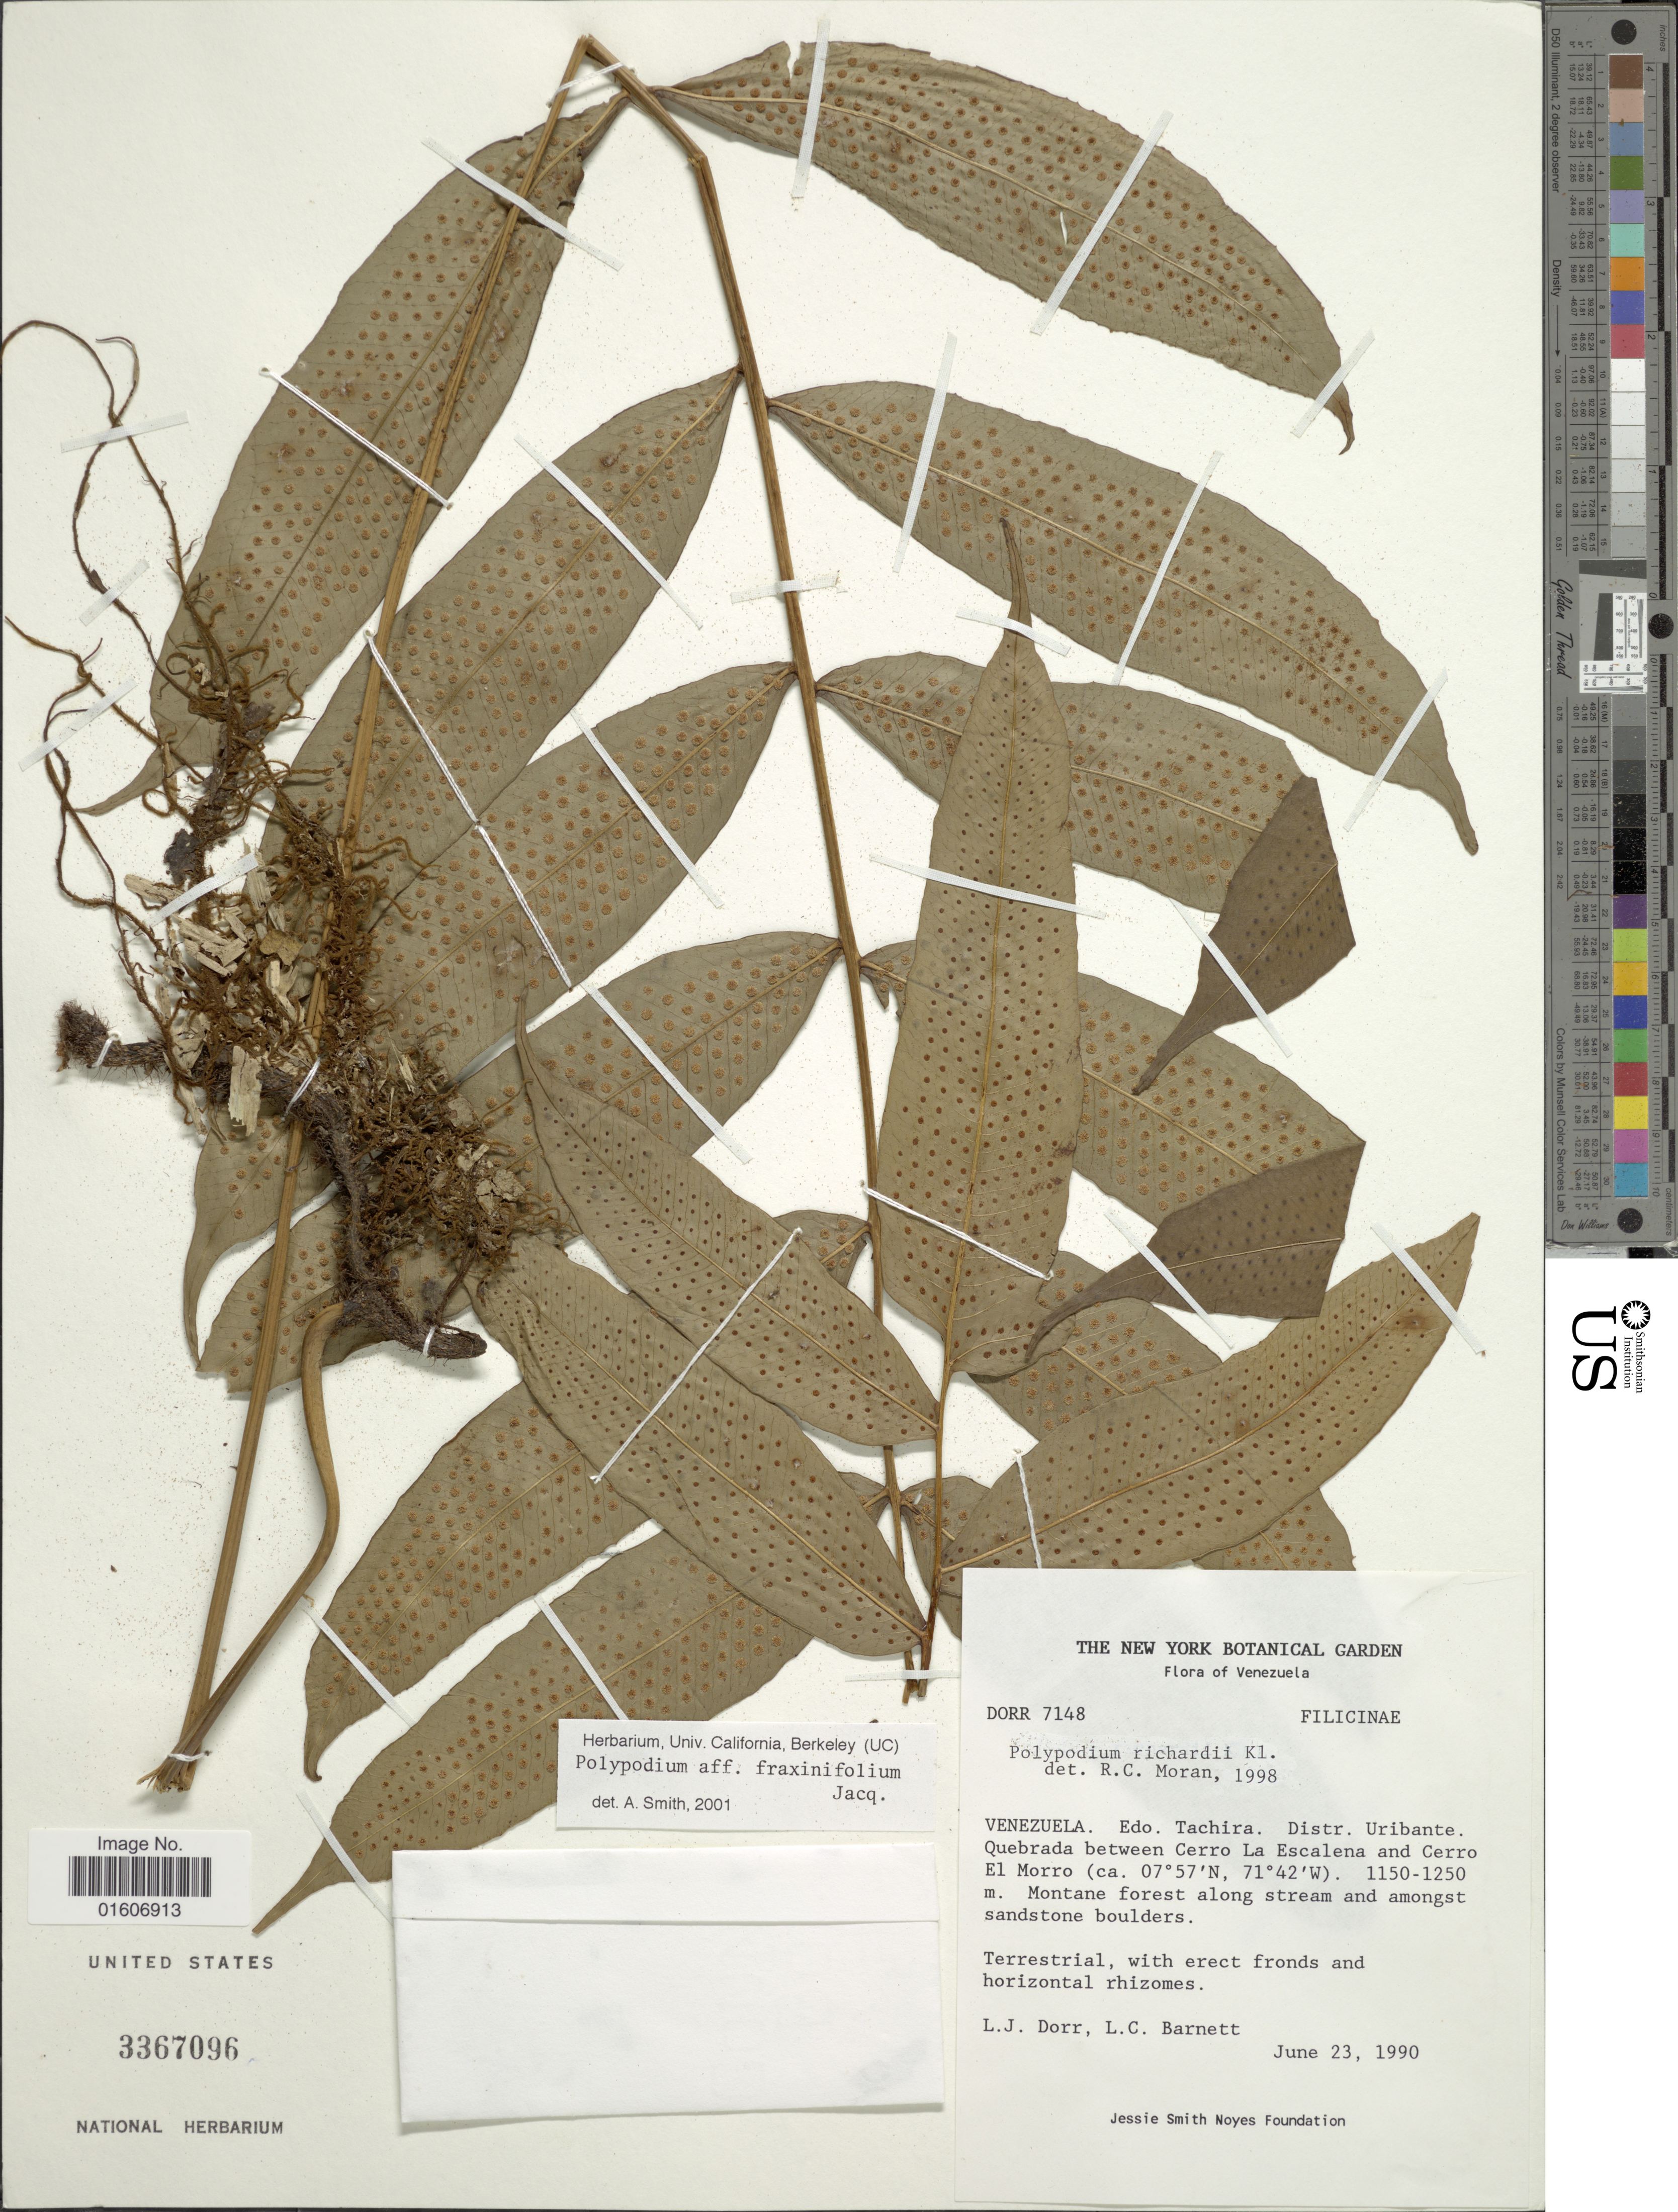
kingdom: Plantae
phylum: Tracheophyta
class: Polypodiopsida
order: Polypodiales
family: Polypodiaceae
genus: Serpocaulon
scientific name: Serpocaulon richardii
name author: (Klotzsch) A.R. Sm.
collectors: L. J. Dorr & L. C. Barnett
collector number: DORR 7148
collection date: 1990-06-23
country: Venezuela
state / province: Táchira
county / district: Uribante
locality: Quebrada between Cerro La Escalena and Cerro El Morro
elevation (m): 1150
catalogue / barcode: US 3367096